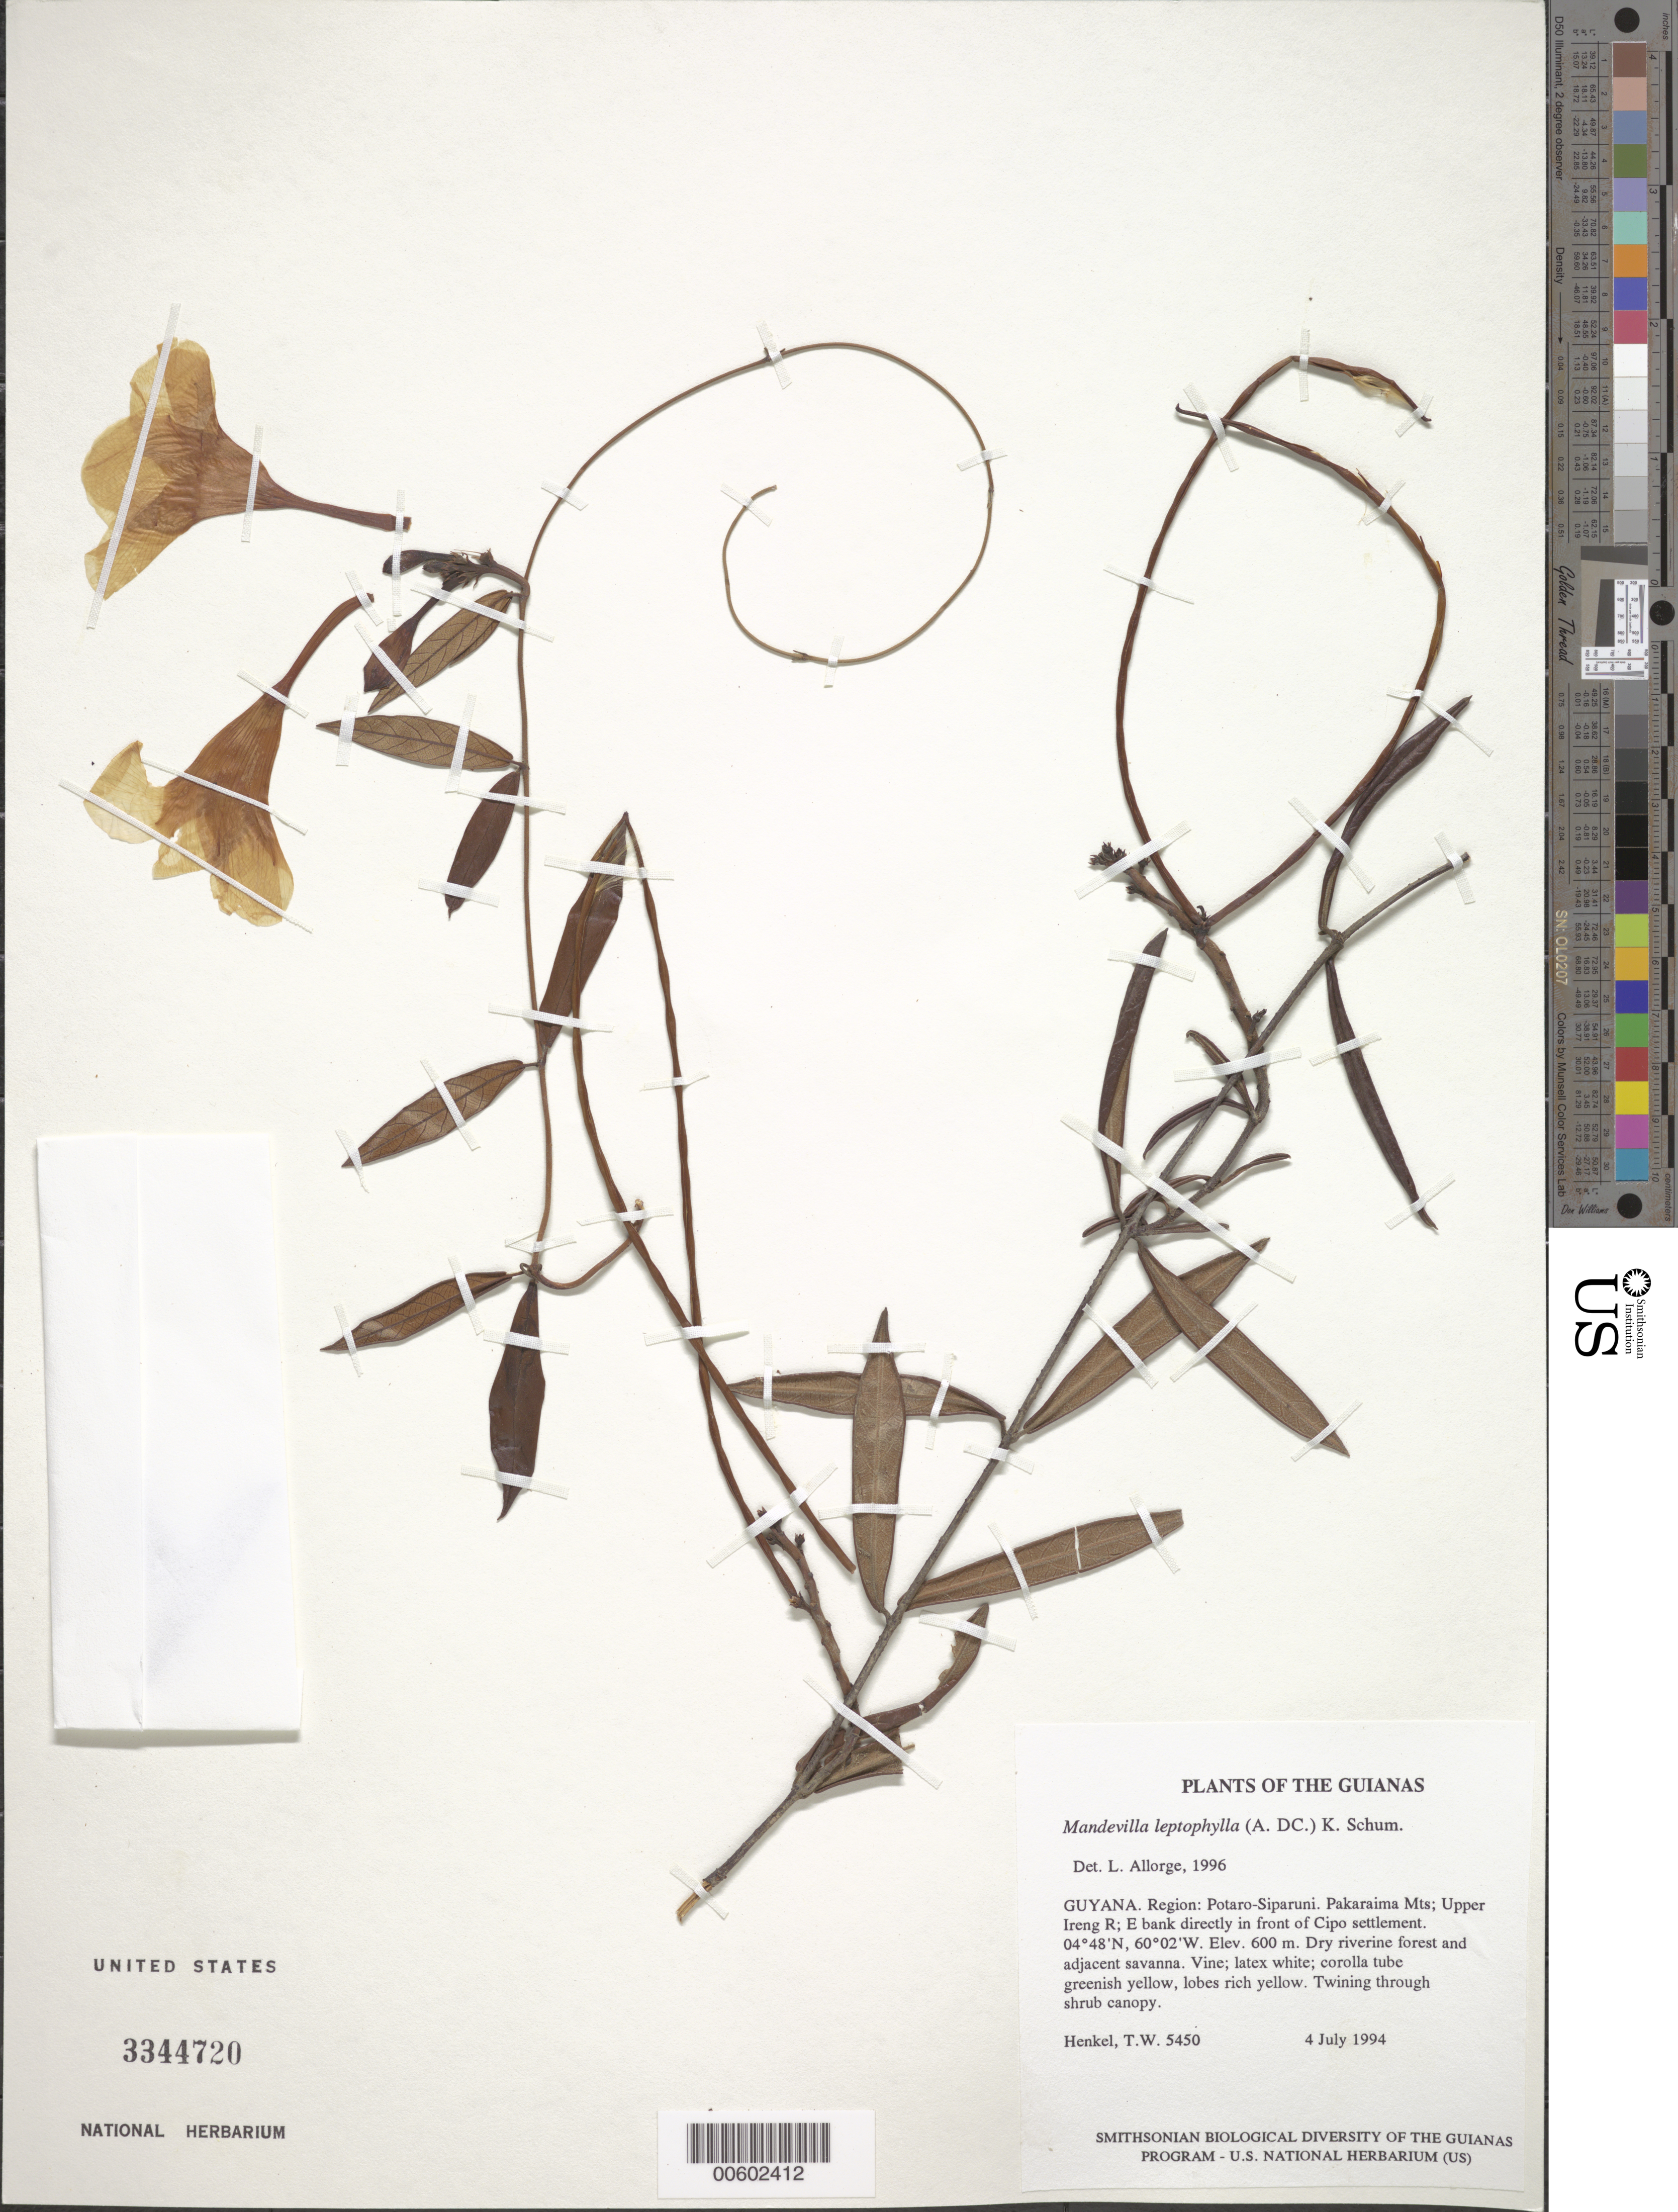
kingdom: Plantae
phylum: Tracheophyta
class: Magnoliopsida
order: Gentianales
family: Apocynaceae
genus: Mandevilla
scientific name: Mandevilla leptophylla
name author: (A. DC.) K. Schum.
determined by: Allorge, L.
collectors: T. Henkel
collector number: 5450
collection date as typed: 4 July 1994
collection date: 1994-07-04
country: Guyana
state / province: Potaro-Siparuni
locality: Pakaraima Mts; Upper Ireng R; E bank directly in front of Cipo settlement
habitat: Dry riverine forest and adjacent savanna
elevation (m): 600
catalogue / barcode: US 3344720